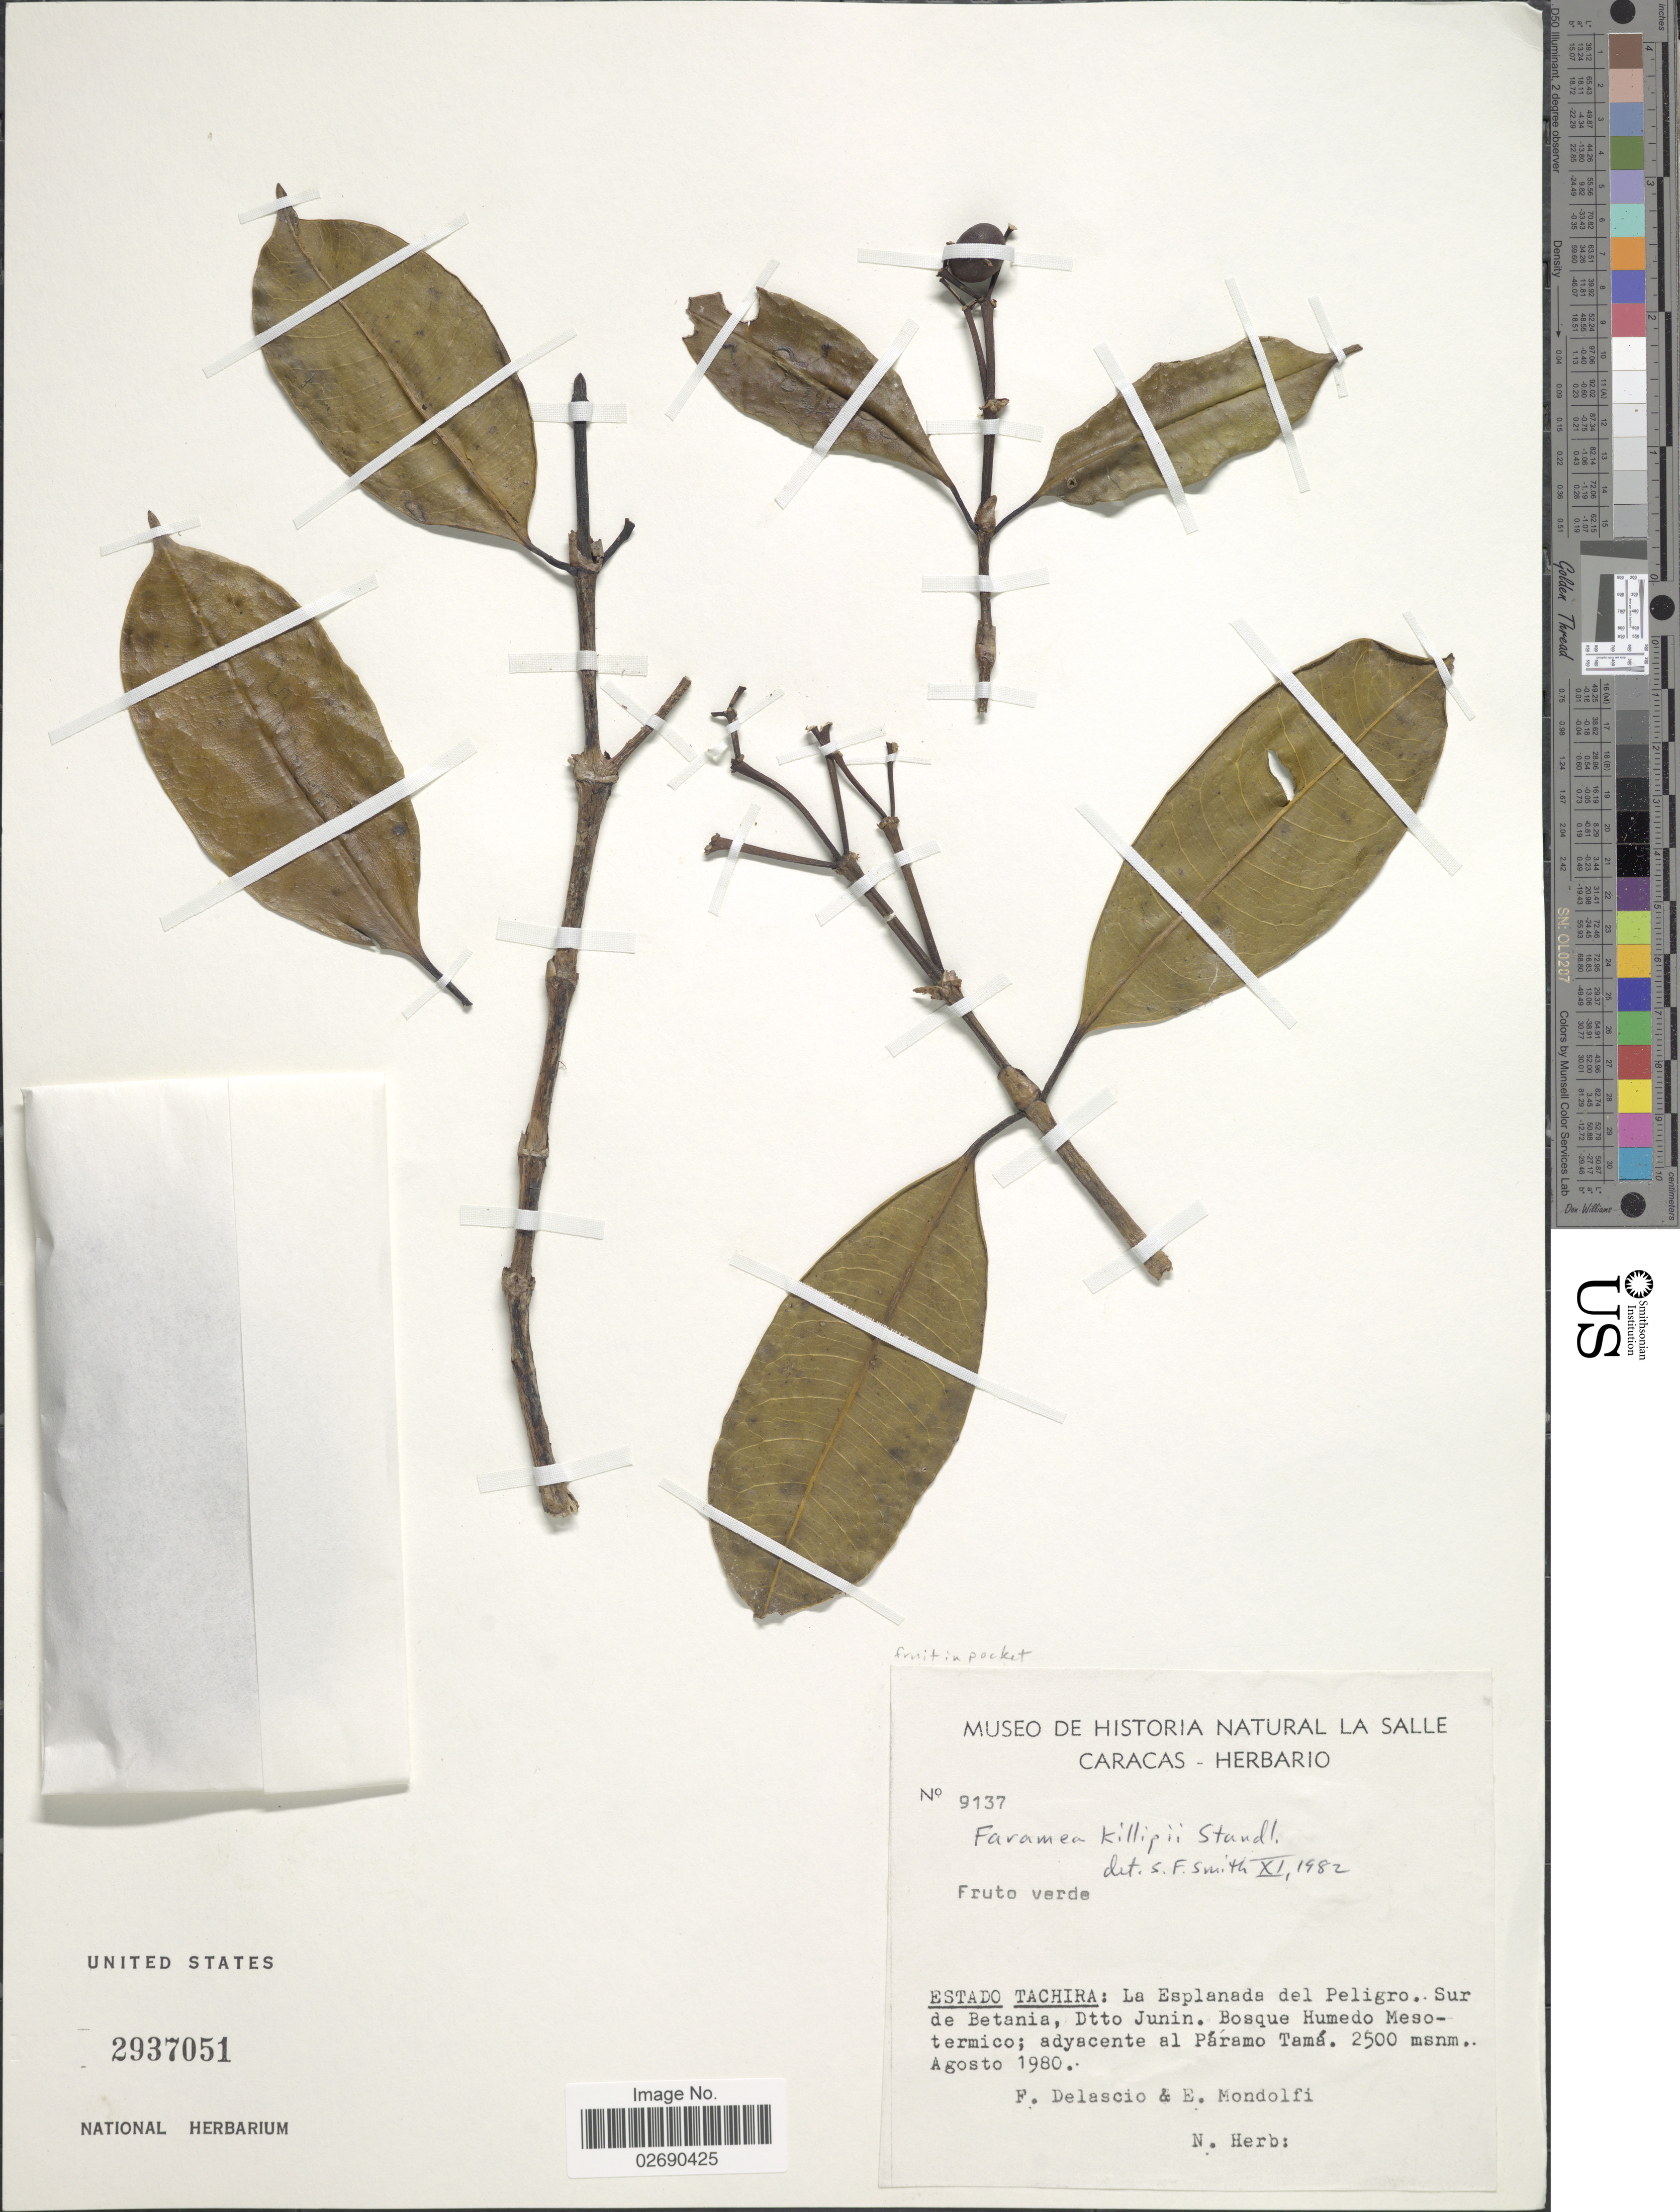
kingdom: Plantae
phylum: Tracheophyta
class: Magnoliopsida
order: Gentianales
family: Rubiaceae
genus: Faramea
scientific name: Faramea killipii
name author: Standl.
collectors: F. Delascio C. & E. Mondolfi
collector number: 9137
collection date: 1980-08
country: Venezuela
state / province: Tachira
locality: La Esplanada del Peligro. Sur de Betania, Dtto Junin. Adyacente al Páramo Tamá.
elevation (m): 2500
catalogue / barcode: US 2937051